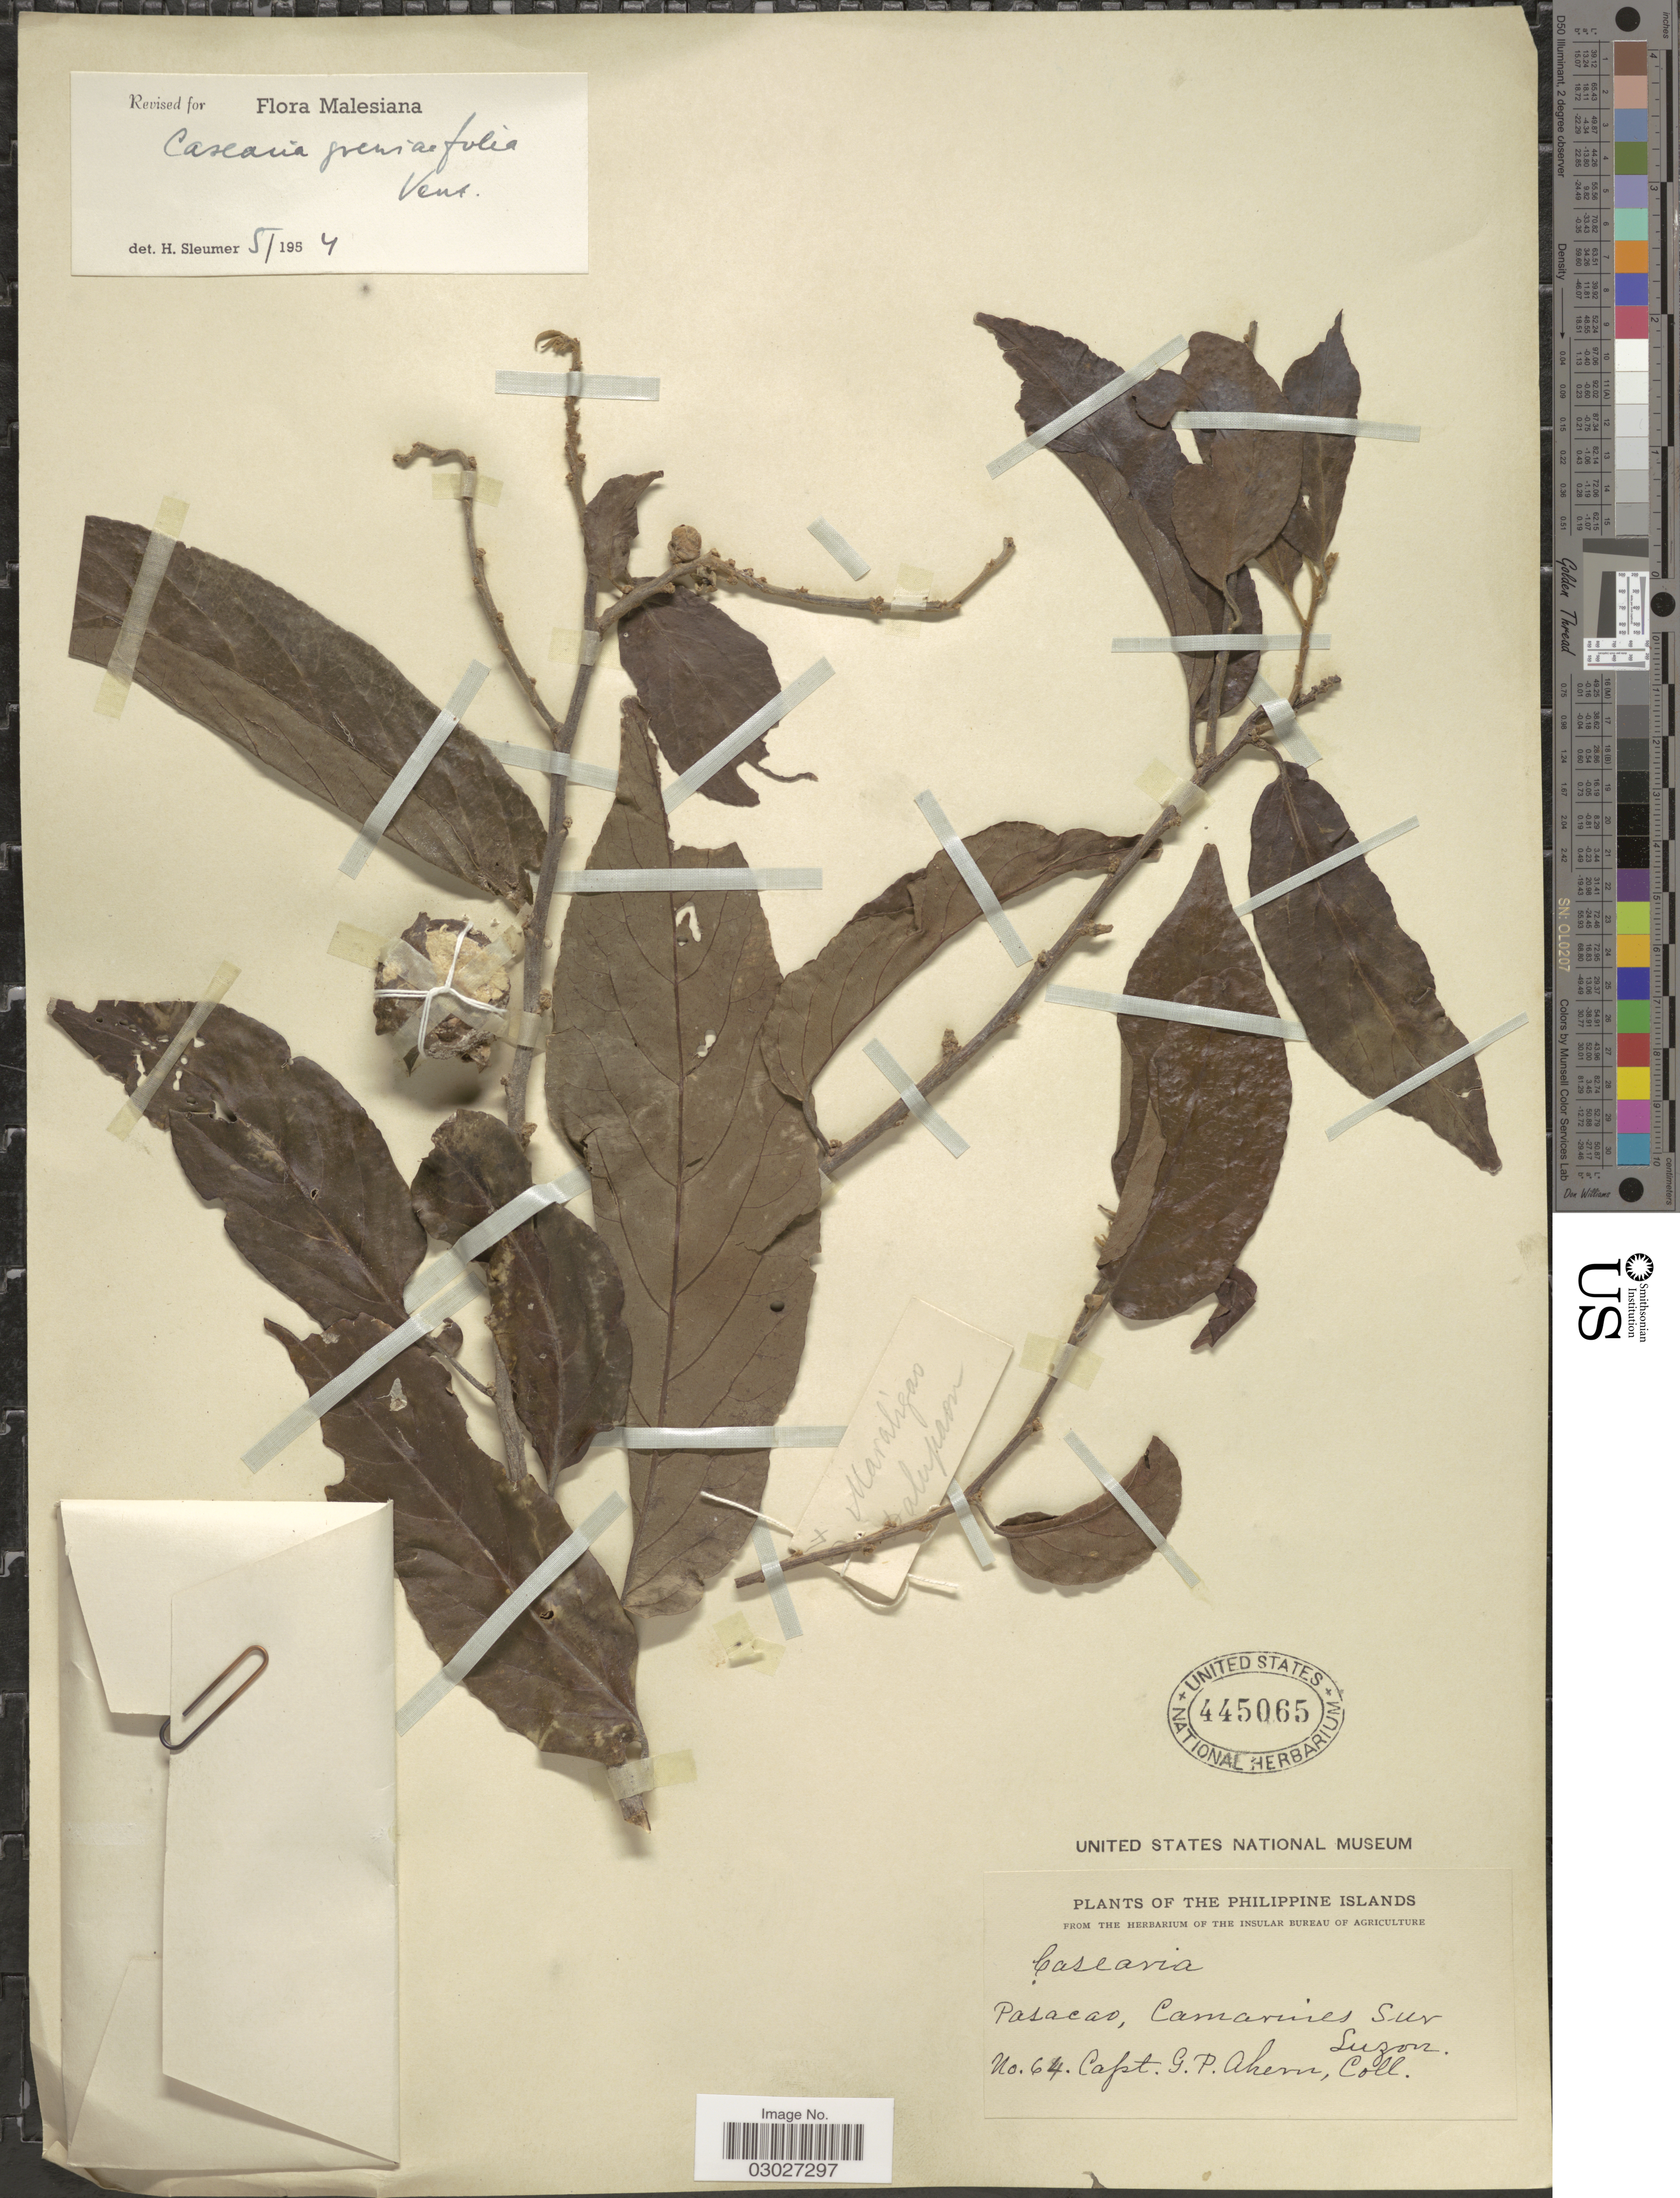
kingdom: Plantae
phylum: Tracheophyta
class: Magnoliopsida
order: Malpighiales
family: Salicaceae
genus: Casearia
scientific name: Casearia grewiifolia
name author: Vent.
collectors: G. Ahern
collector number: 64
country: Philippines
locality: The Philippine Islands, Pasacao, Camarines Sur, Luzon.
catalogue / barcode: US 445065